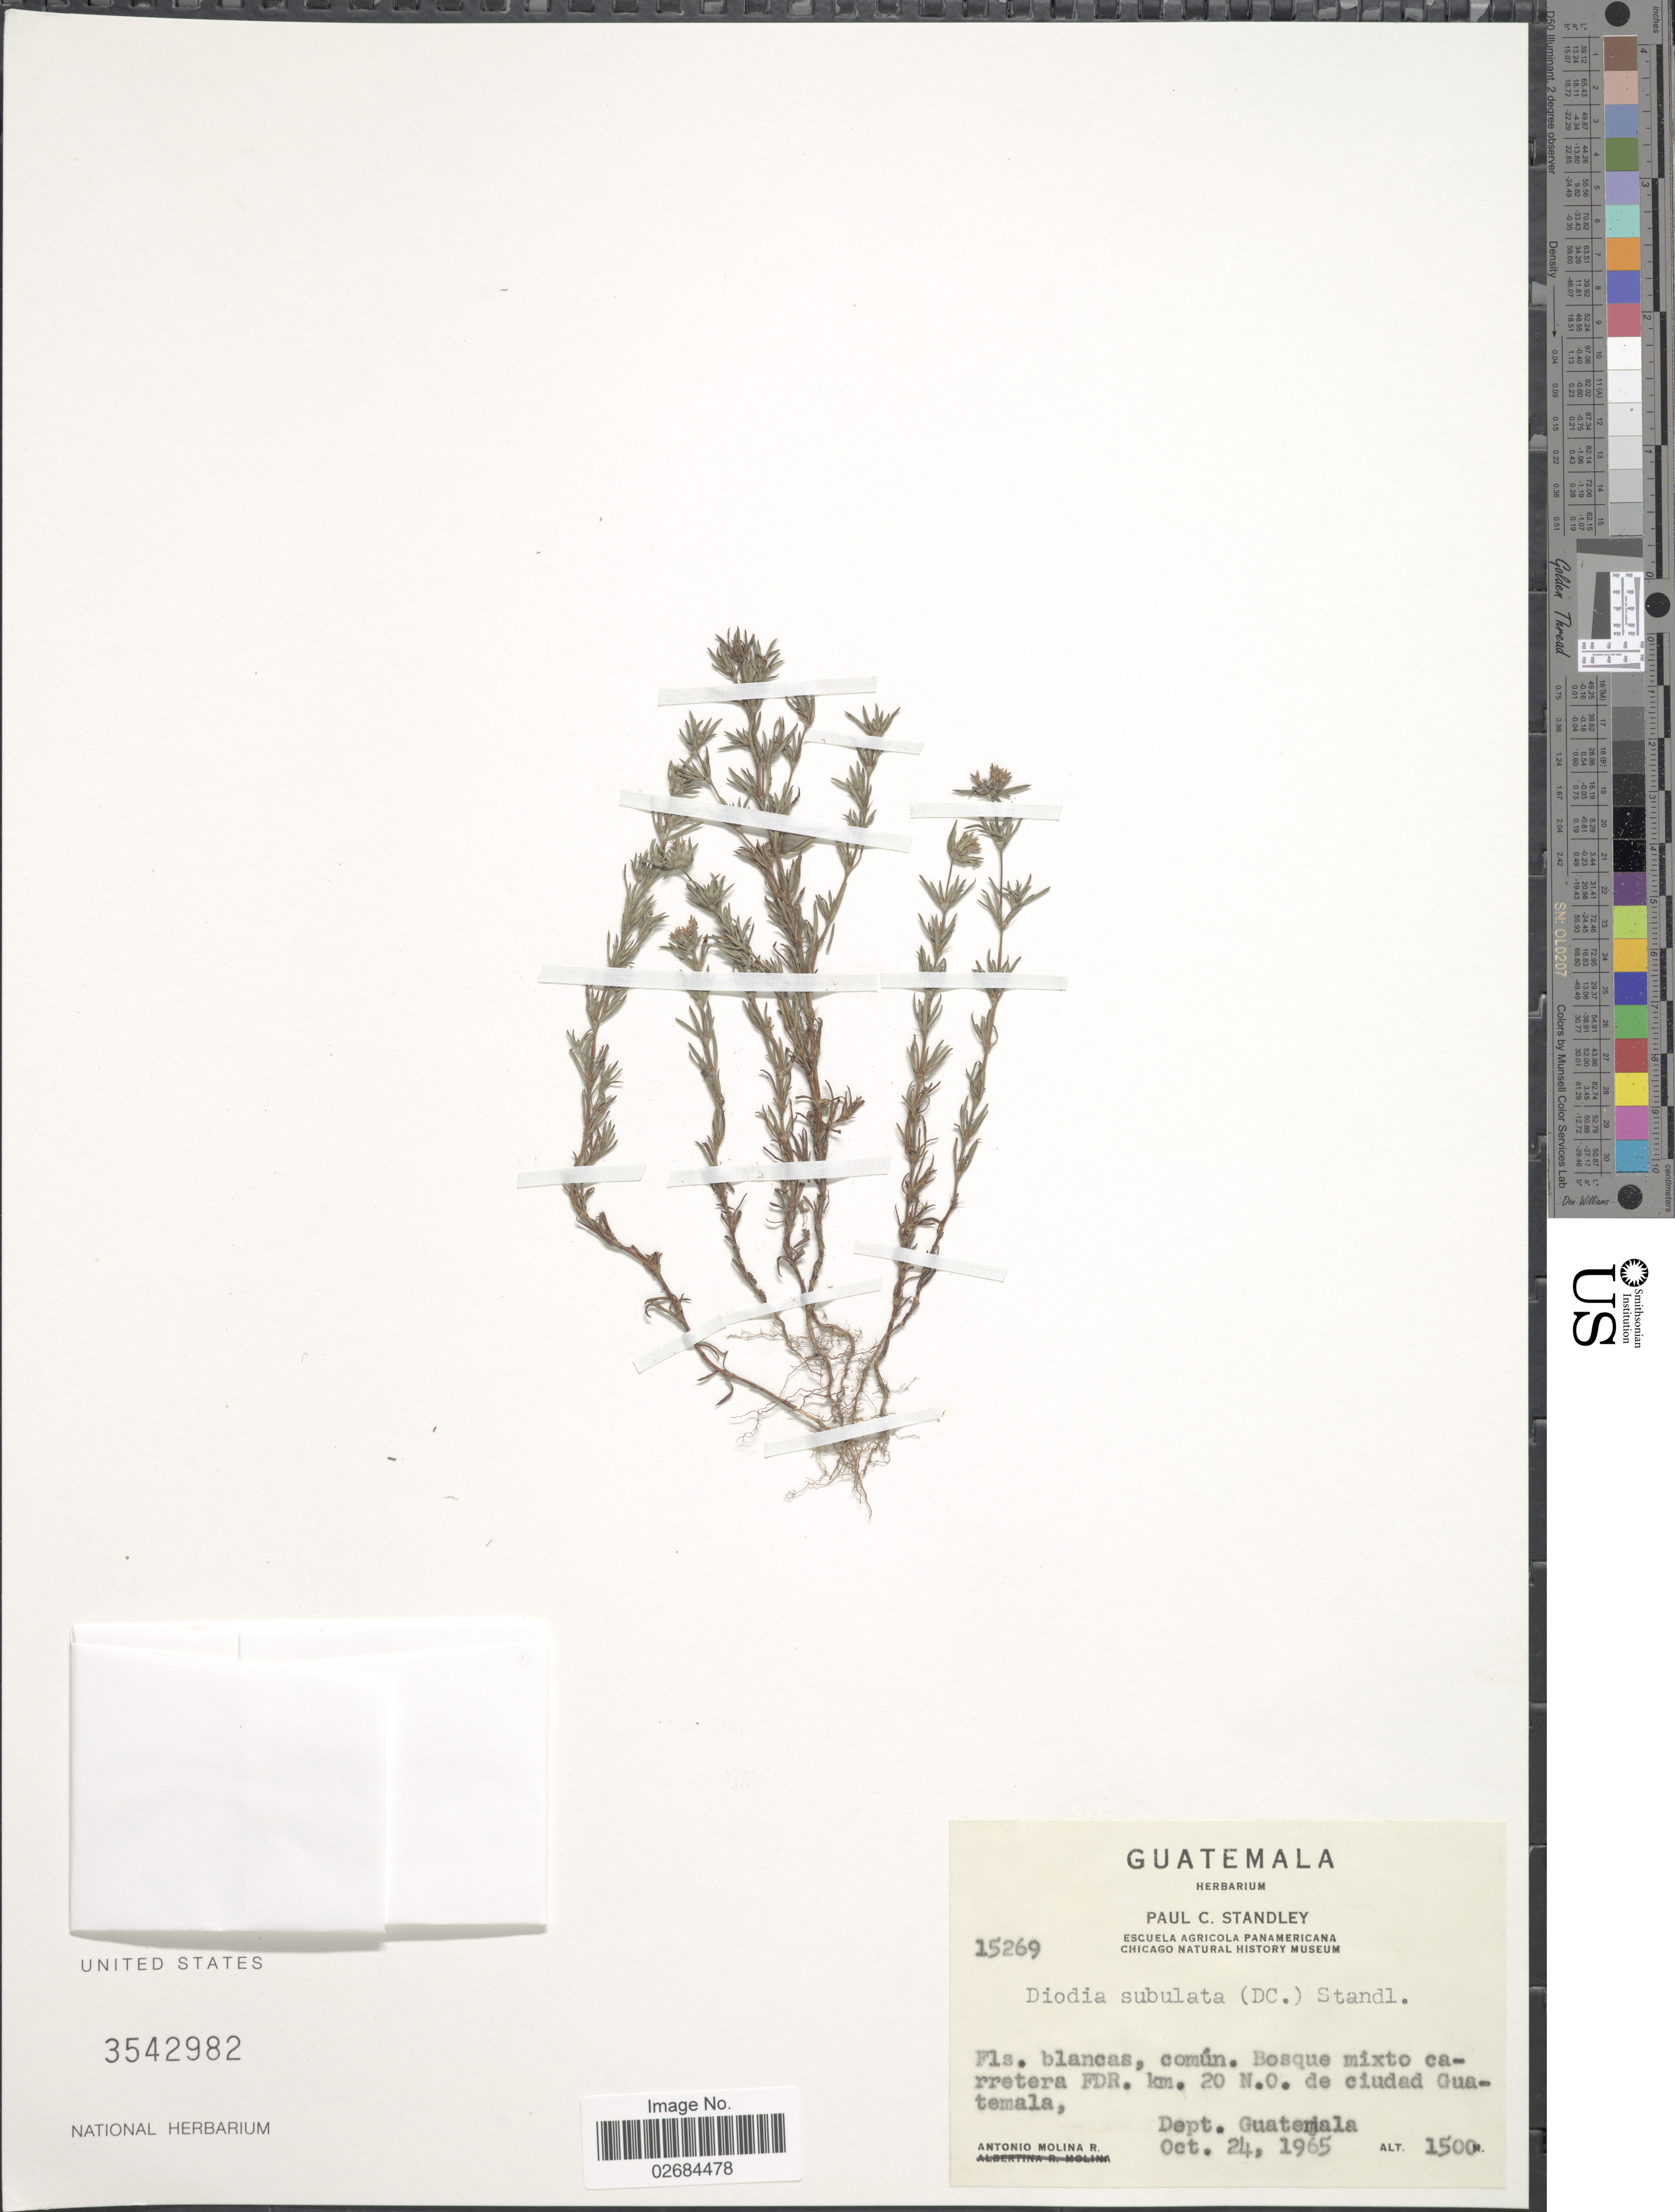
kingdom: Plantae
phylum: Tracheophyta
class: Magnoliopsida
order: Gentianales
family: Rubiaceae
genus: Diodia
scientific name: Diodia subulata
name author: (DC.) Standl.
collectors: A. Molina R.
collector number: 15269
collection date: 1965-10-24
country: Guatemala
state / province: Guatemala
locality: FDR. km. 20 N.C. de ciudad Guatemala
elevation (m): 1500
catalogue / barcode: US 3542982